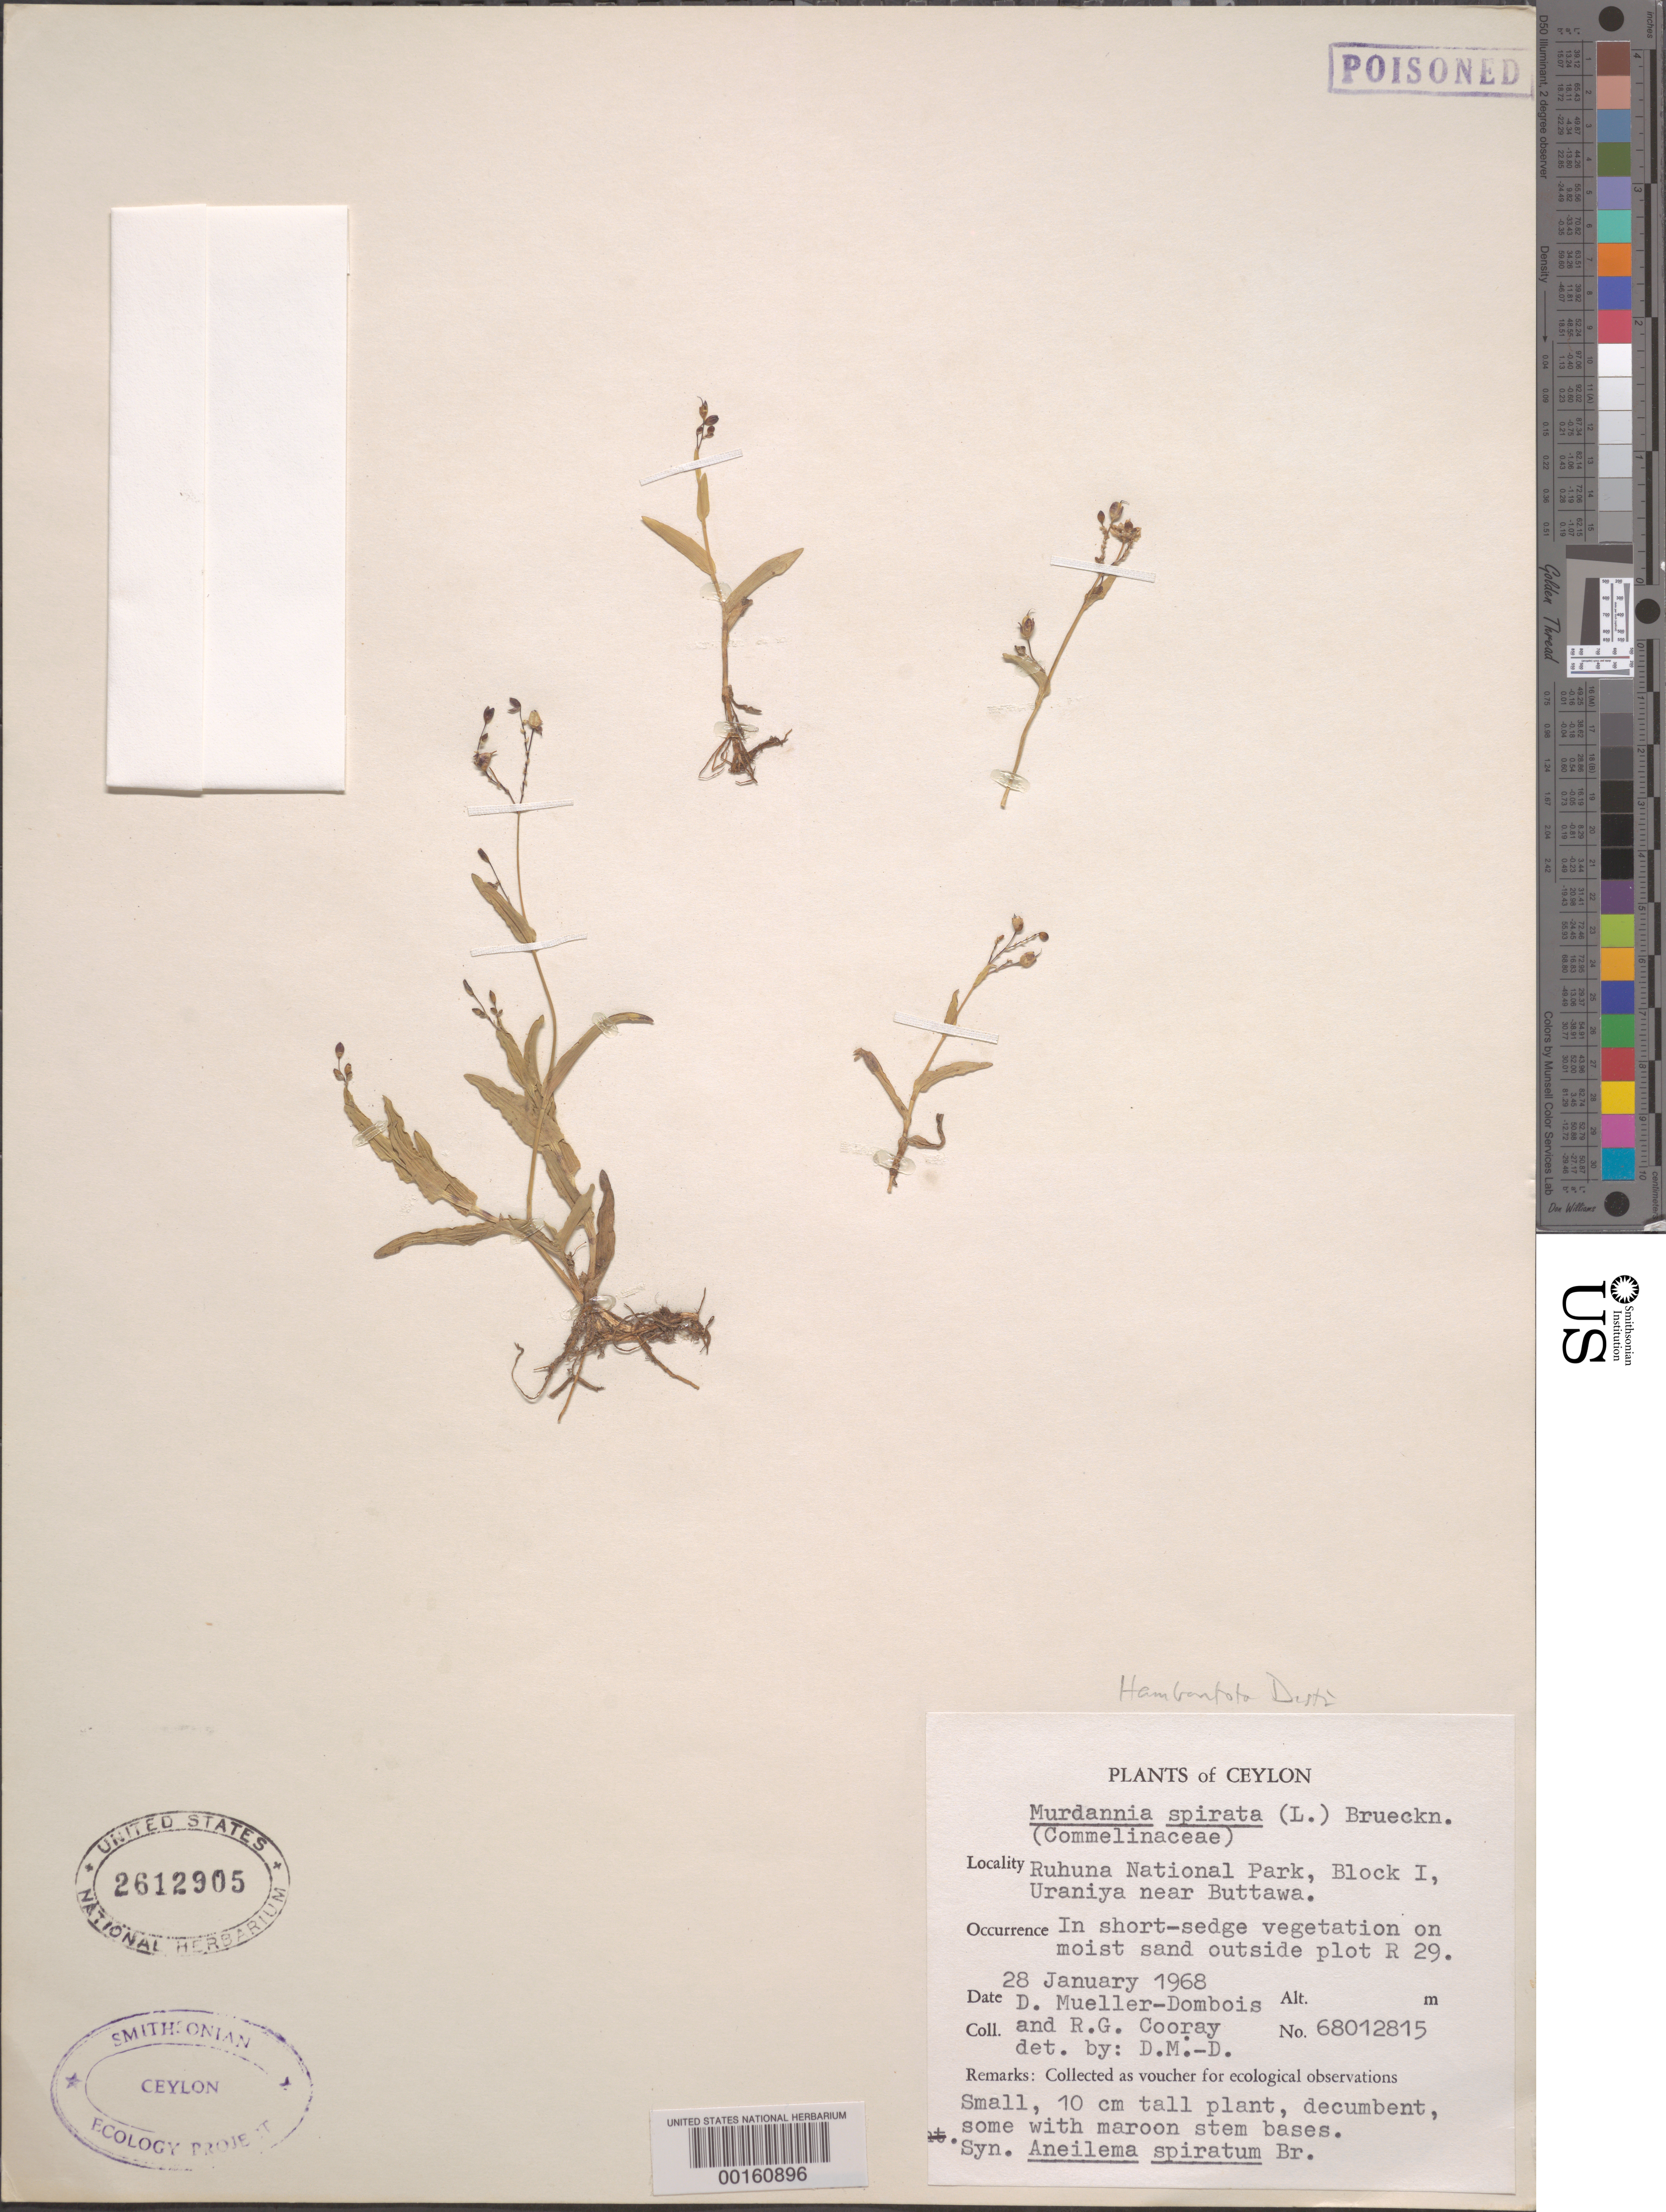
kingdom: Plantae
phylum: Tracheophyta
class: Liliopsida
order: Commelinales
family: Commelinaceae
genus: Murdannia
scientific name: Murdannia spirata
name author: (L.) G. Brückn.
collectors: D. Mueller-Dombois & R. Cooray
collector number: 68012815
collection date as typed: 28 Jan 1968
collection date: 1968-01-28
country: Sri Lanka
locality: Ruhuna national park, uraniya near buttawa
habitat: Moist sand, short sedge vegitation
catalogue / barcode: US 2612905